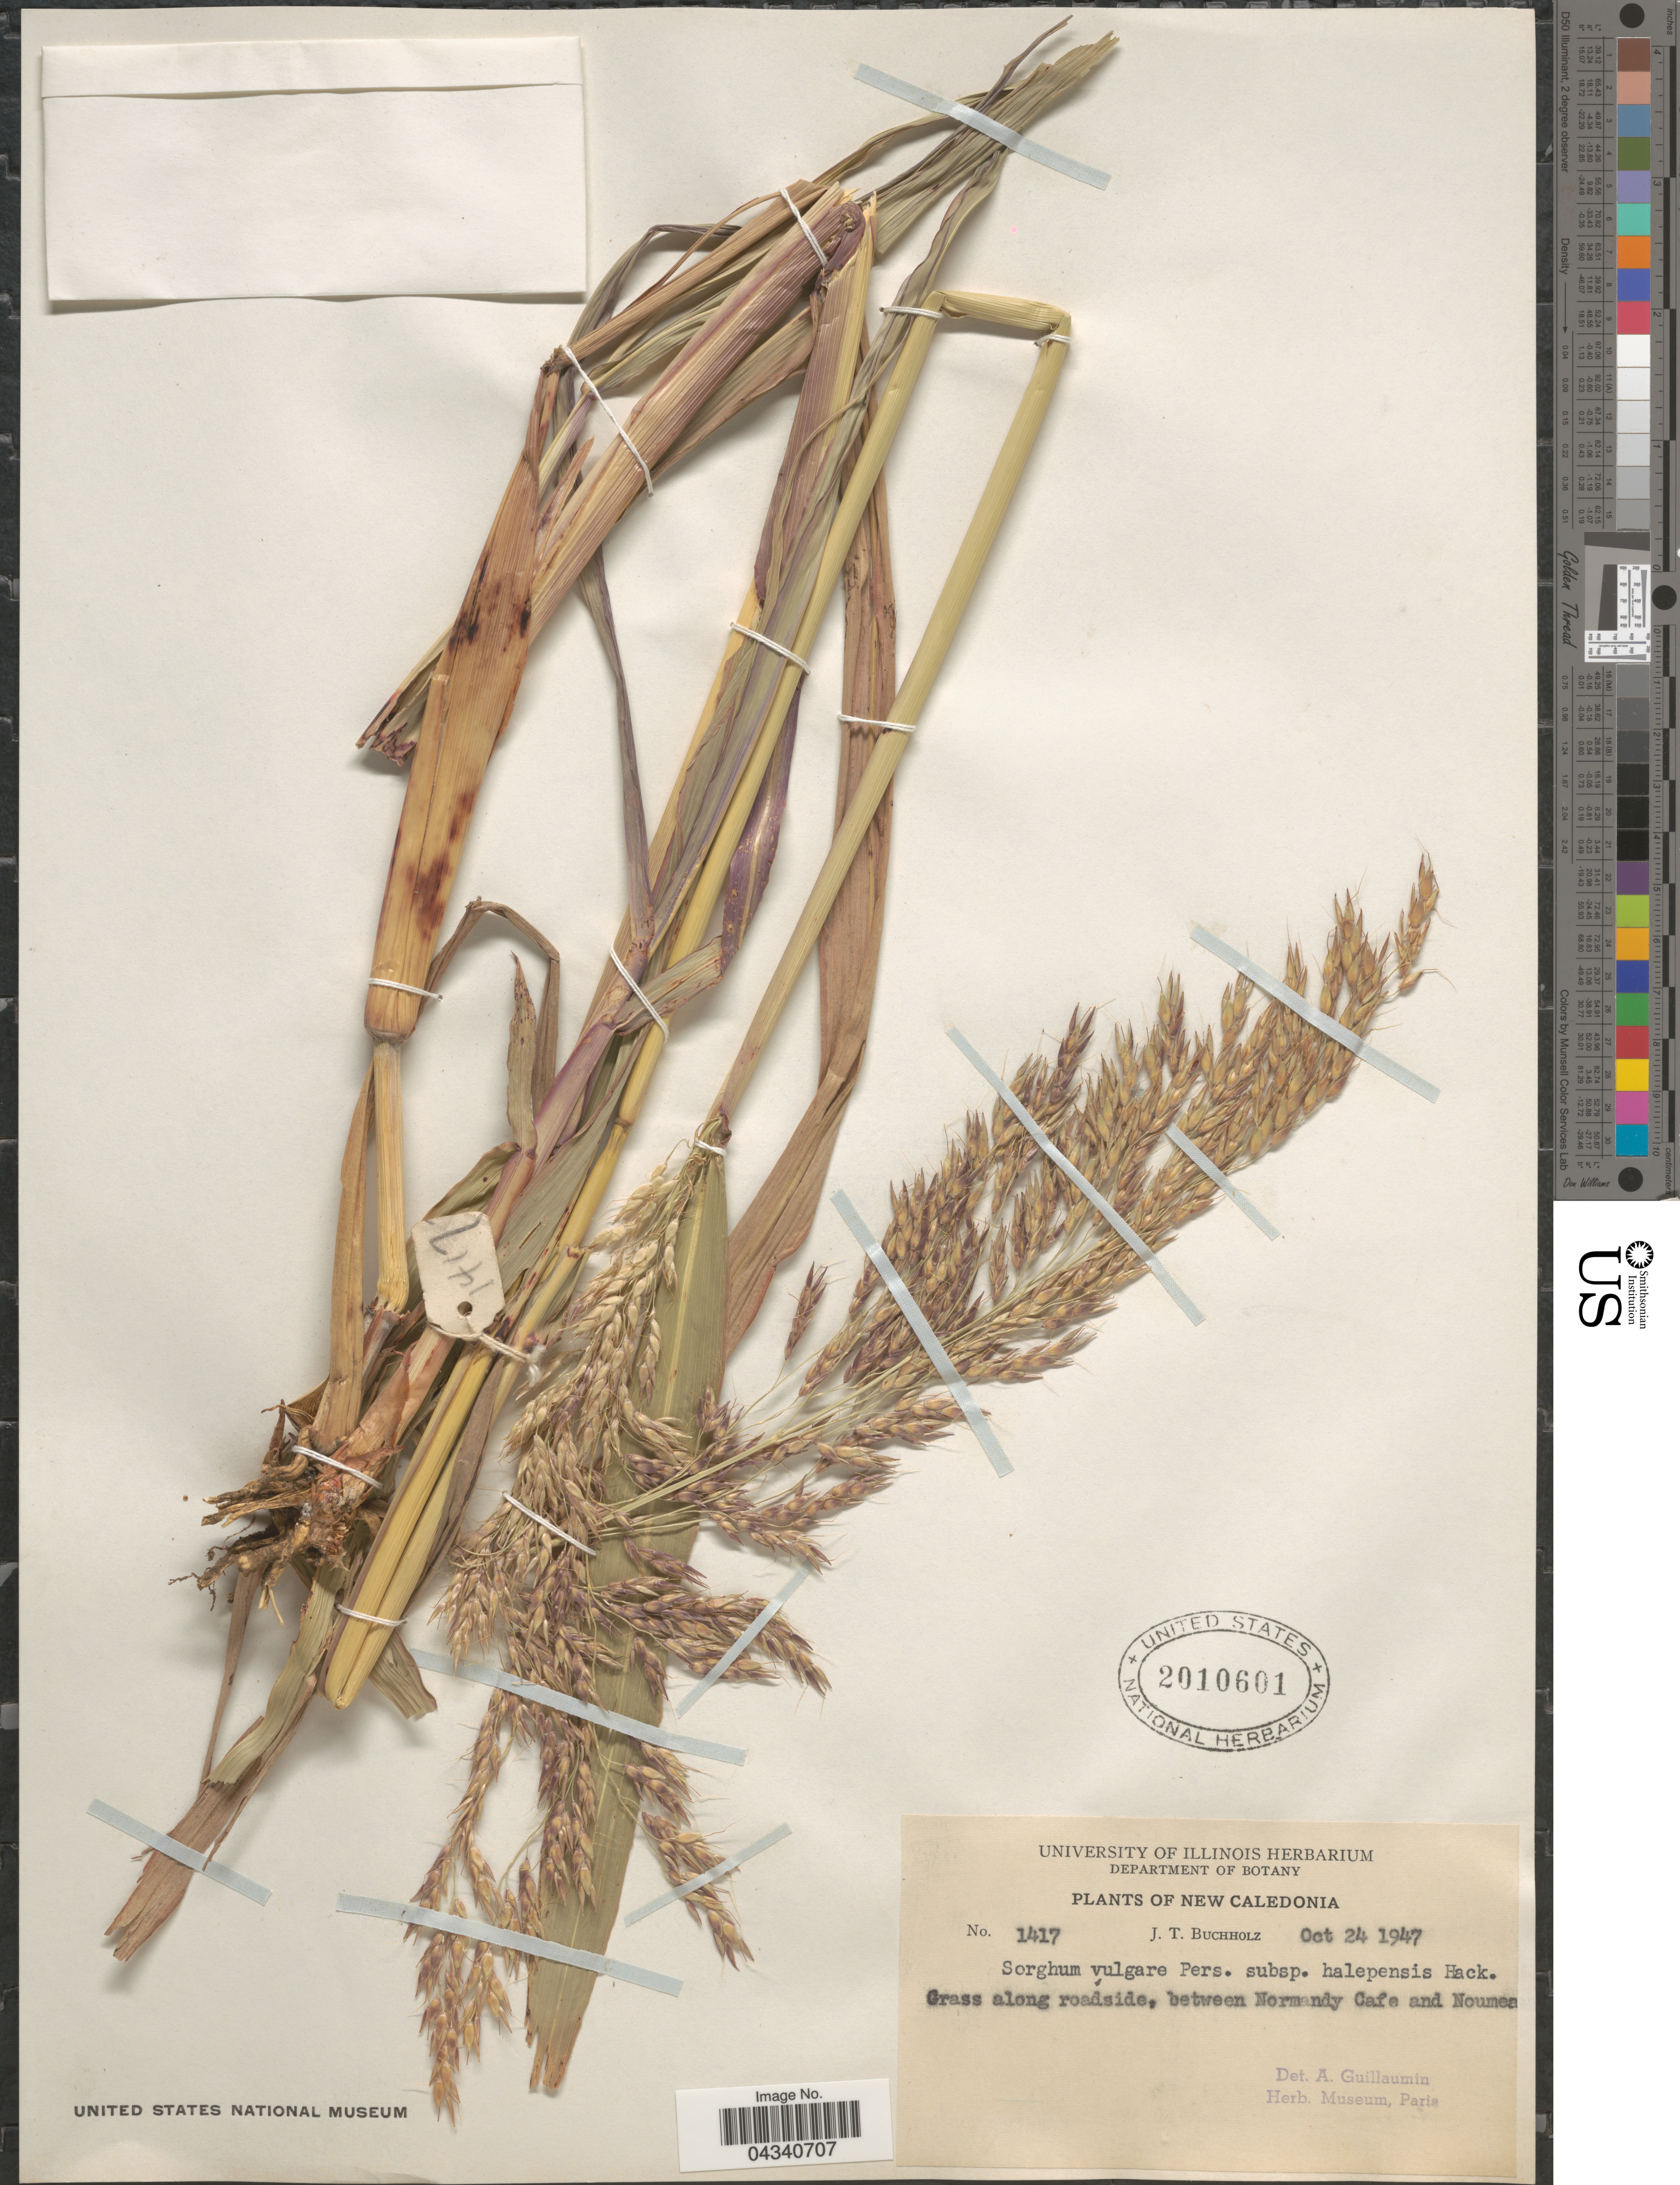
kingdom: Plantae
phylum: Tracheophyta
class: Liliopsida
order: Poales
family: Poaceae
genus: Sorghum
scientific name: Sorghum halepense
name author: (L.) Pers.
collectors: J. T. Buchholz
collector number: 1417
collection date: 1947-10-24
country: New Caledonia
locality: Grass along roadside, between Normandy Cafe and Noumea.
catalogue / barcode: US 2010601